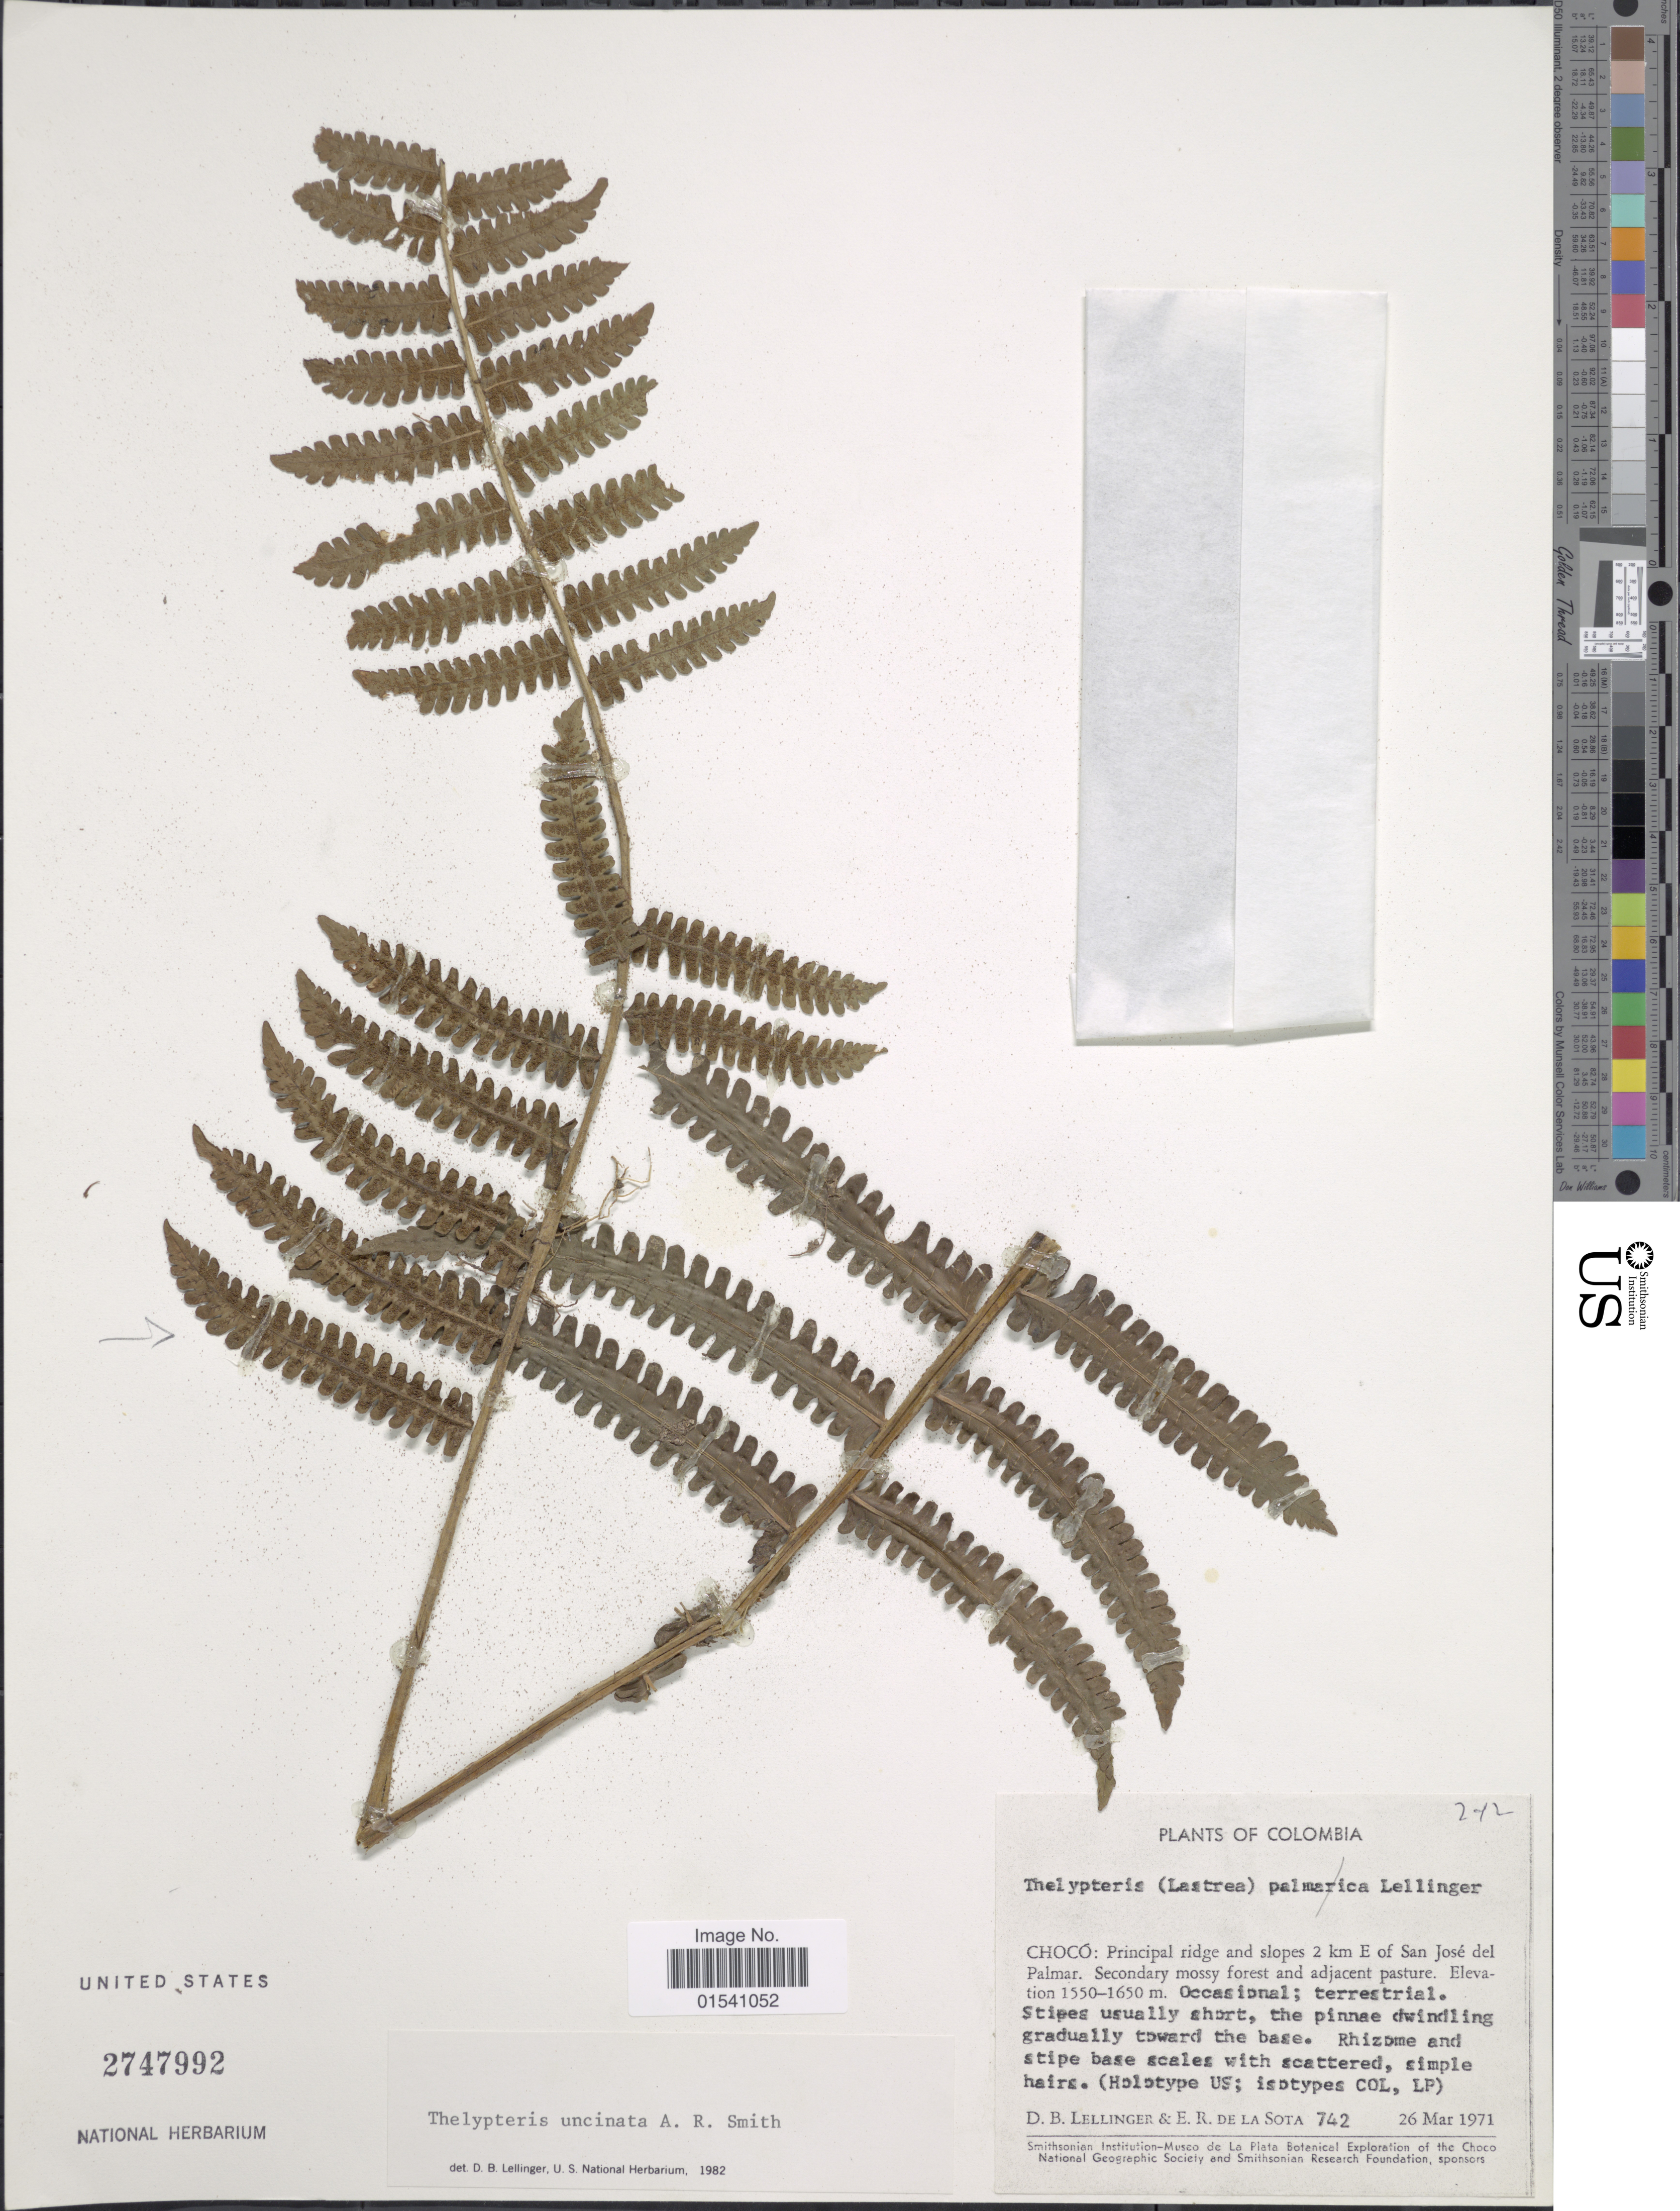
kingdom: Plantae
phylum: Tracheophyta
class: Polypodiopsida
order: Polypodiales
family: Thelypteridaceae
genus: Amauropelta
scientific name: Amauropelta uncinata (A.R. Sm.) comb. nov., ined 2015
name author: (A.R. Sm.)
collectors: D. B. Lellinger & E. R. de la Sota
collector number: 742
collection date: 1971-03-26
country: Colombia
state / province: Chocó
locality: Principal ridge and slopes 2 km E of San José del Palmar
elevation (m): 1550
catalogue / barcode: US 2747992